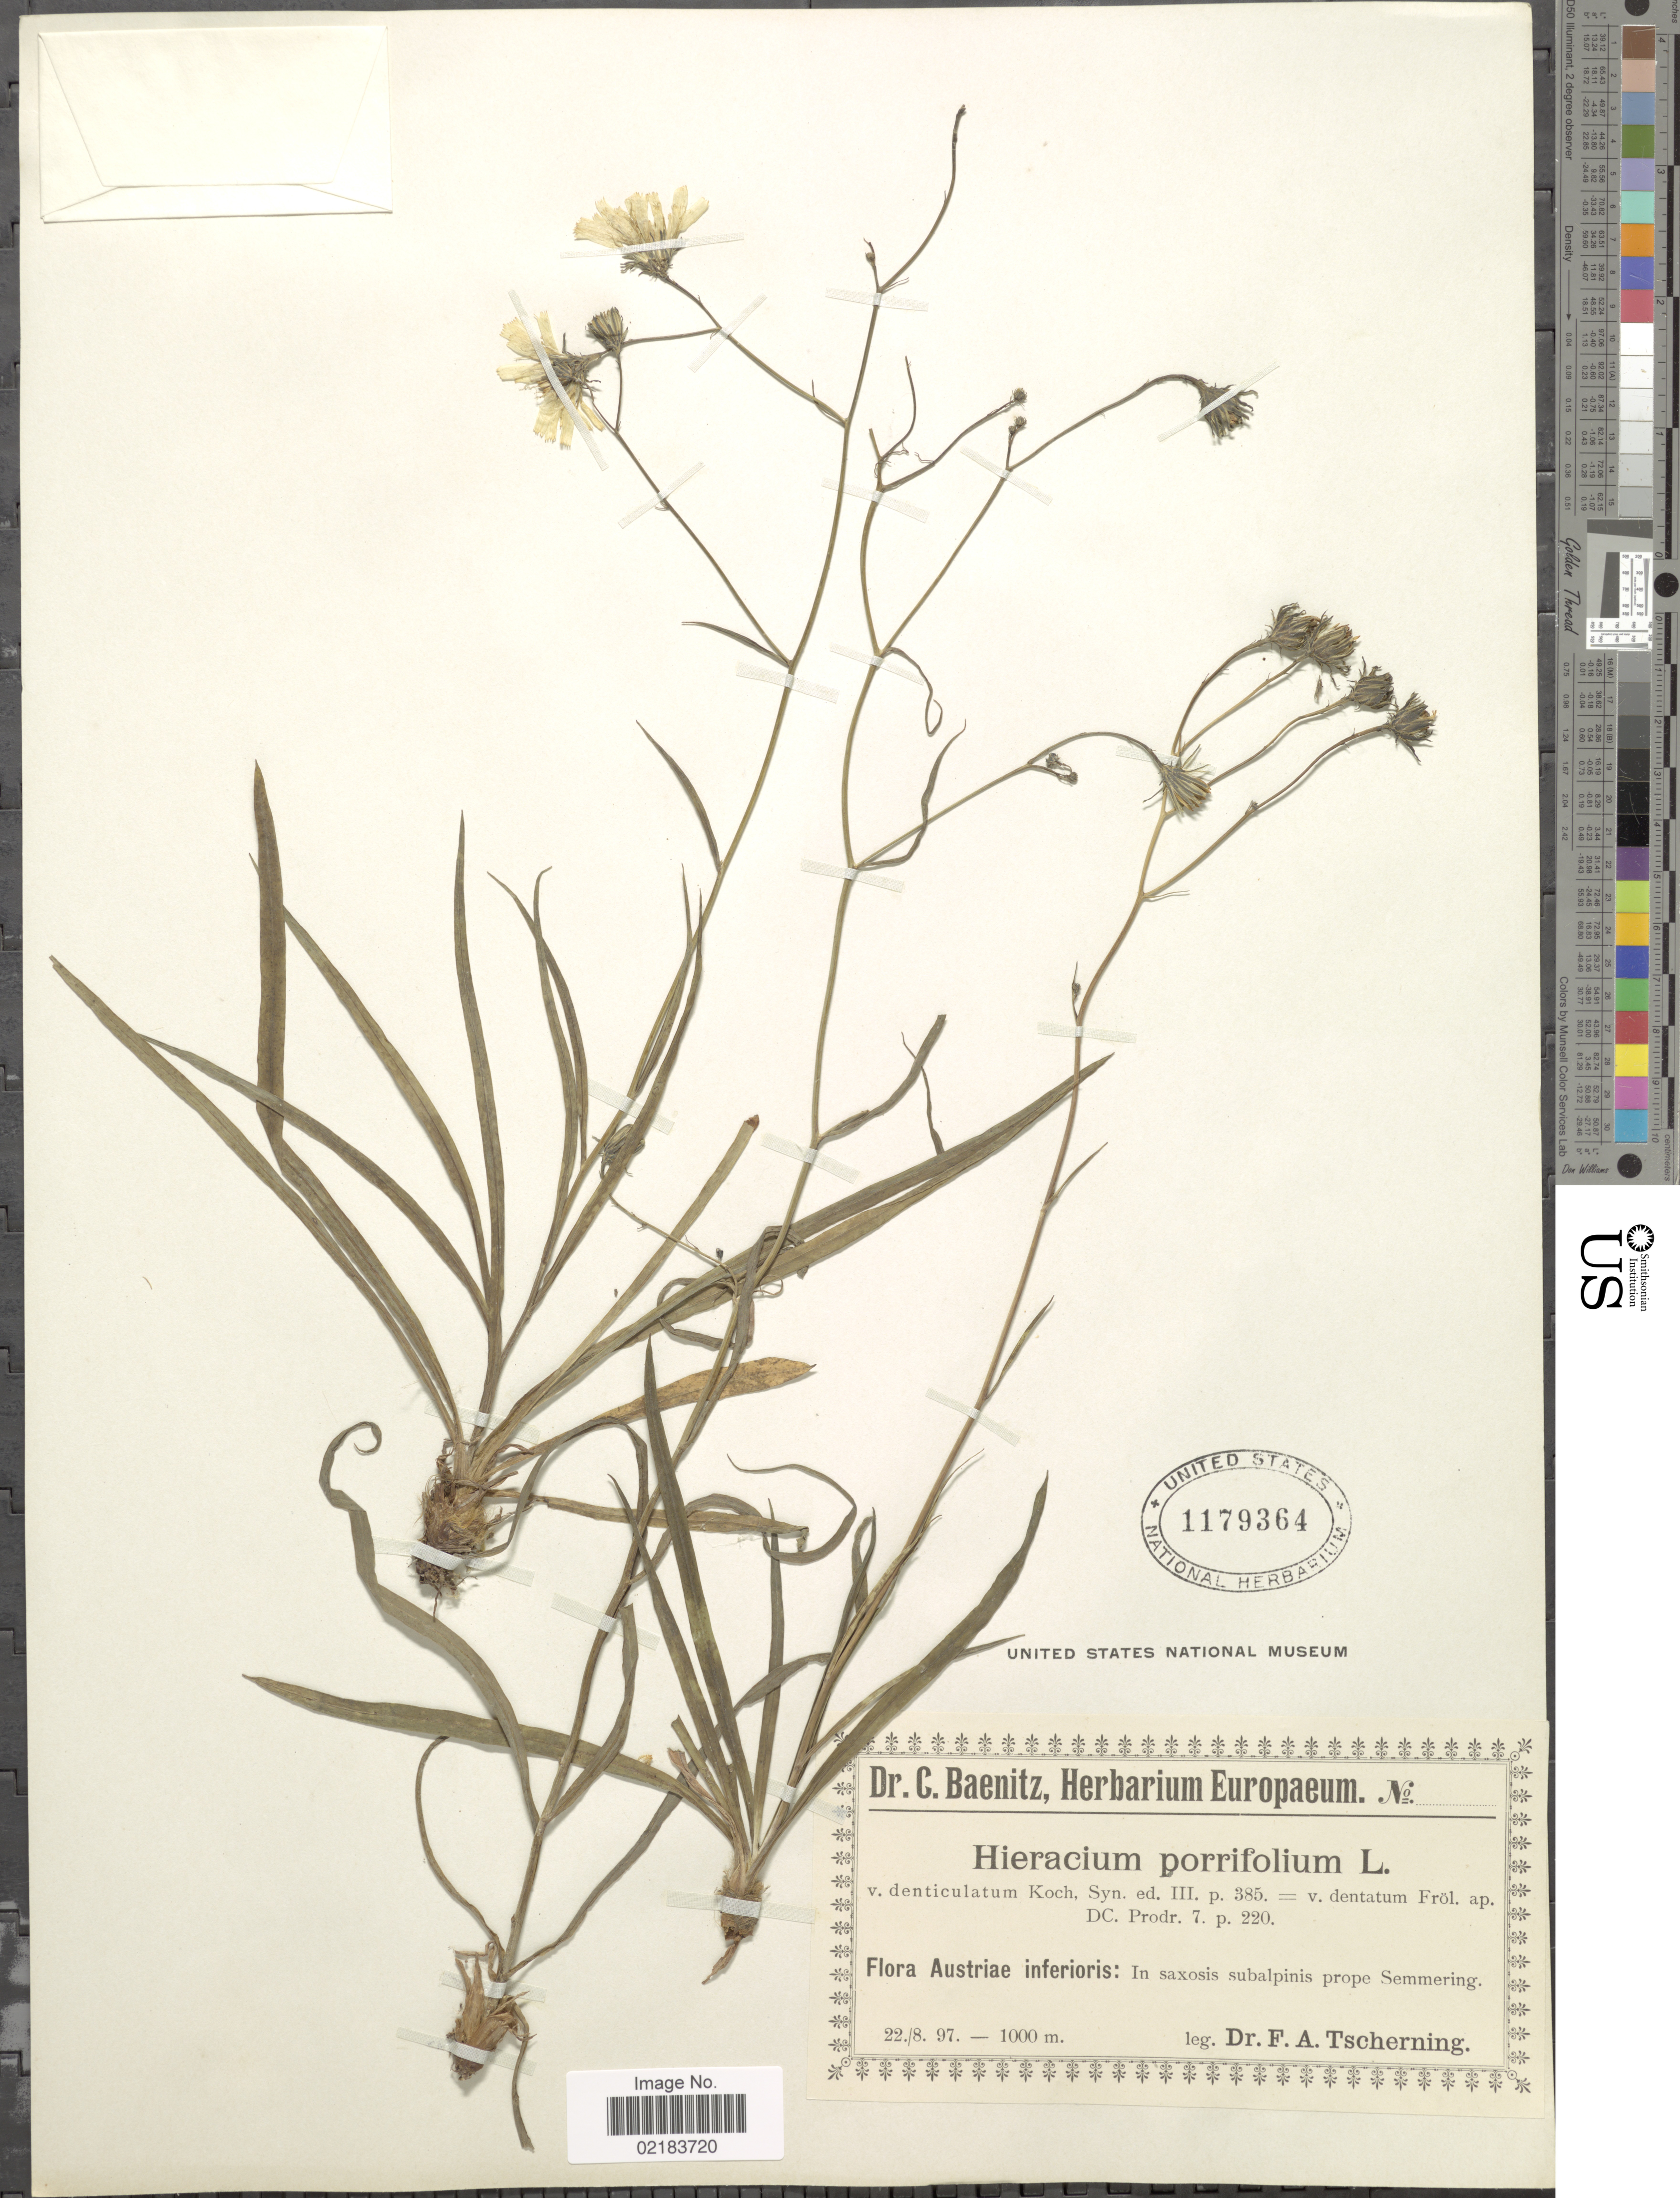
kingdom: Plantae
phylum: Tracheophyta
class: Magnoliopsida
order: Asterales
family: Asteraceae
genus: Hieracium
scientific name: Hieracium porrifolium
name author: L.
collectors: F. A. Tscherning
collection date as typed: Transcribed d/m/y: 22/8/97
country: Austria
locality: Austriae inferioris: In saxosis subalpinis prope Semmering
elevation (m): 1000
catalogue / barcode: US 1179364